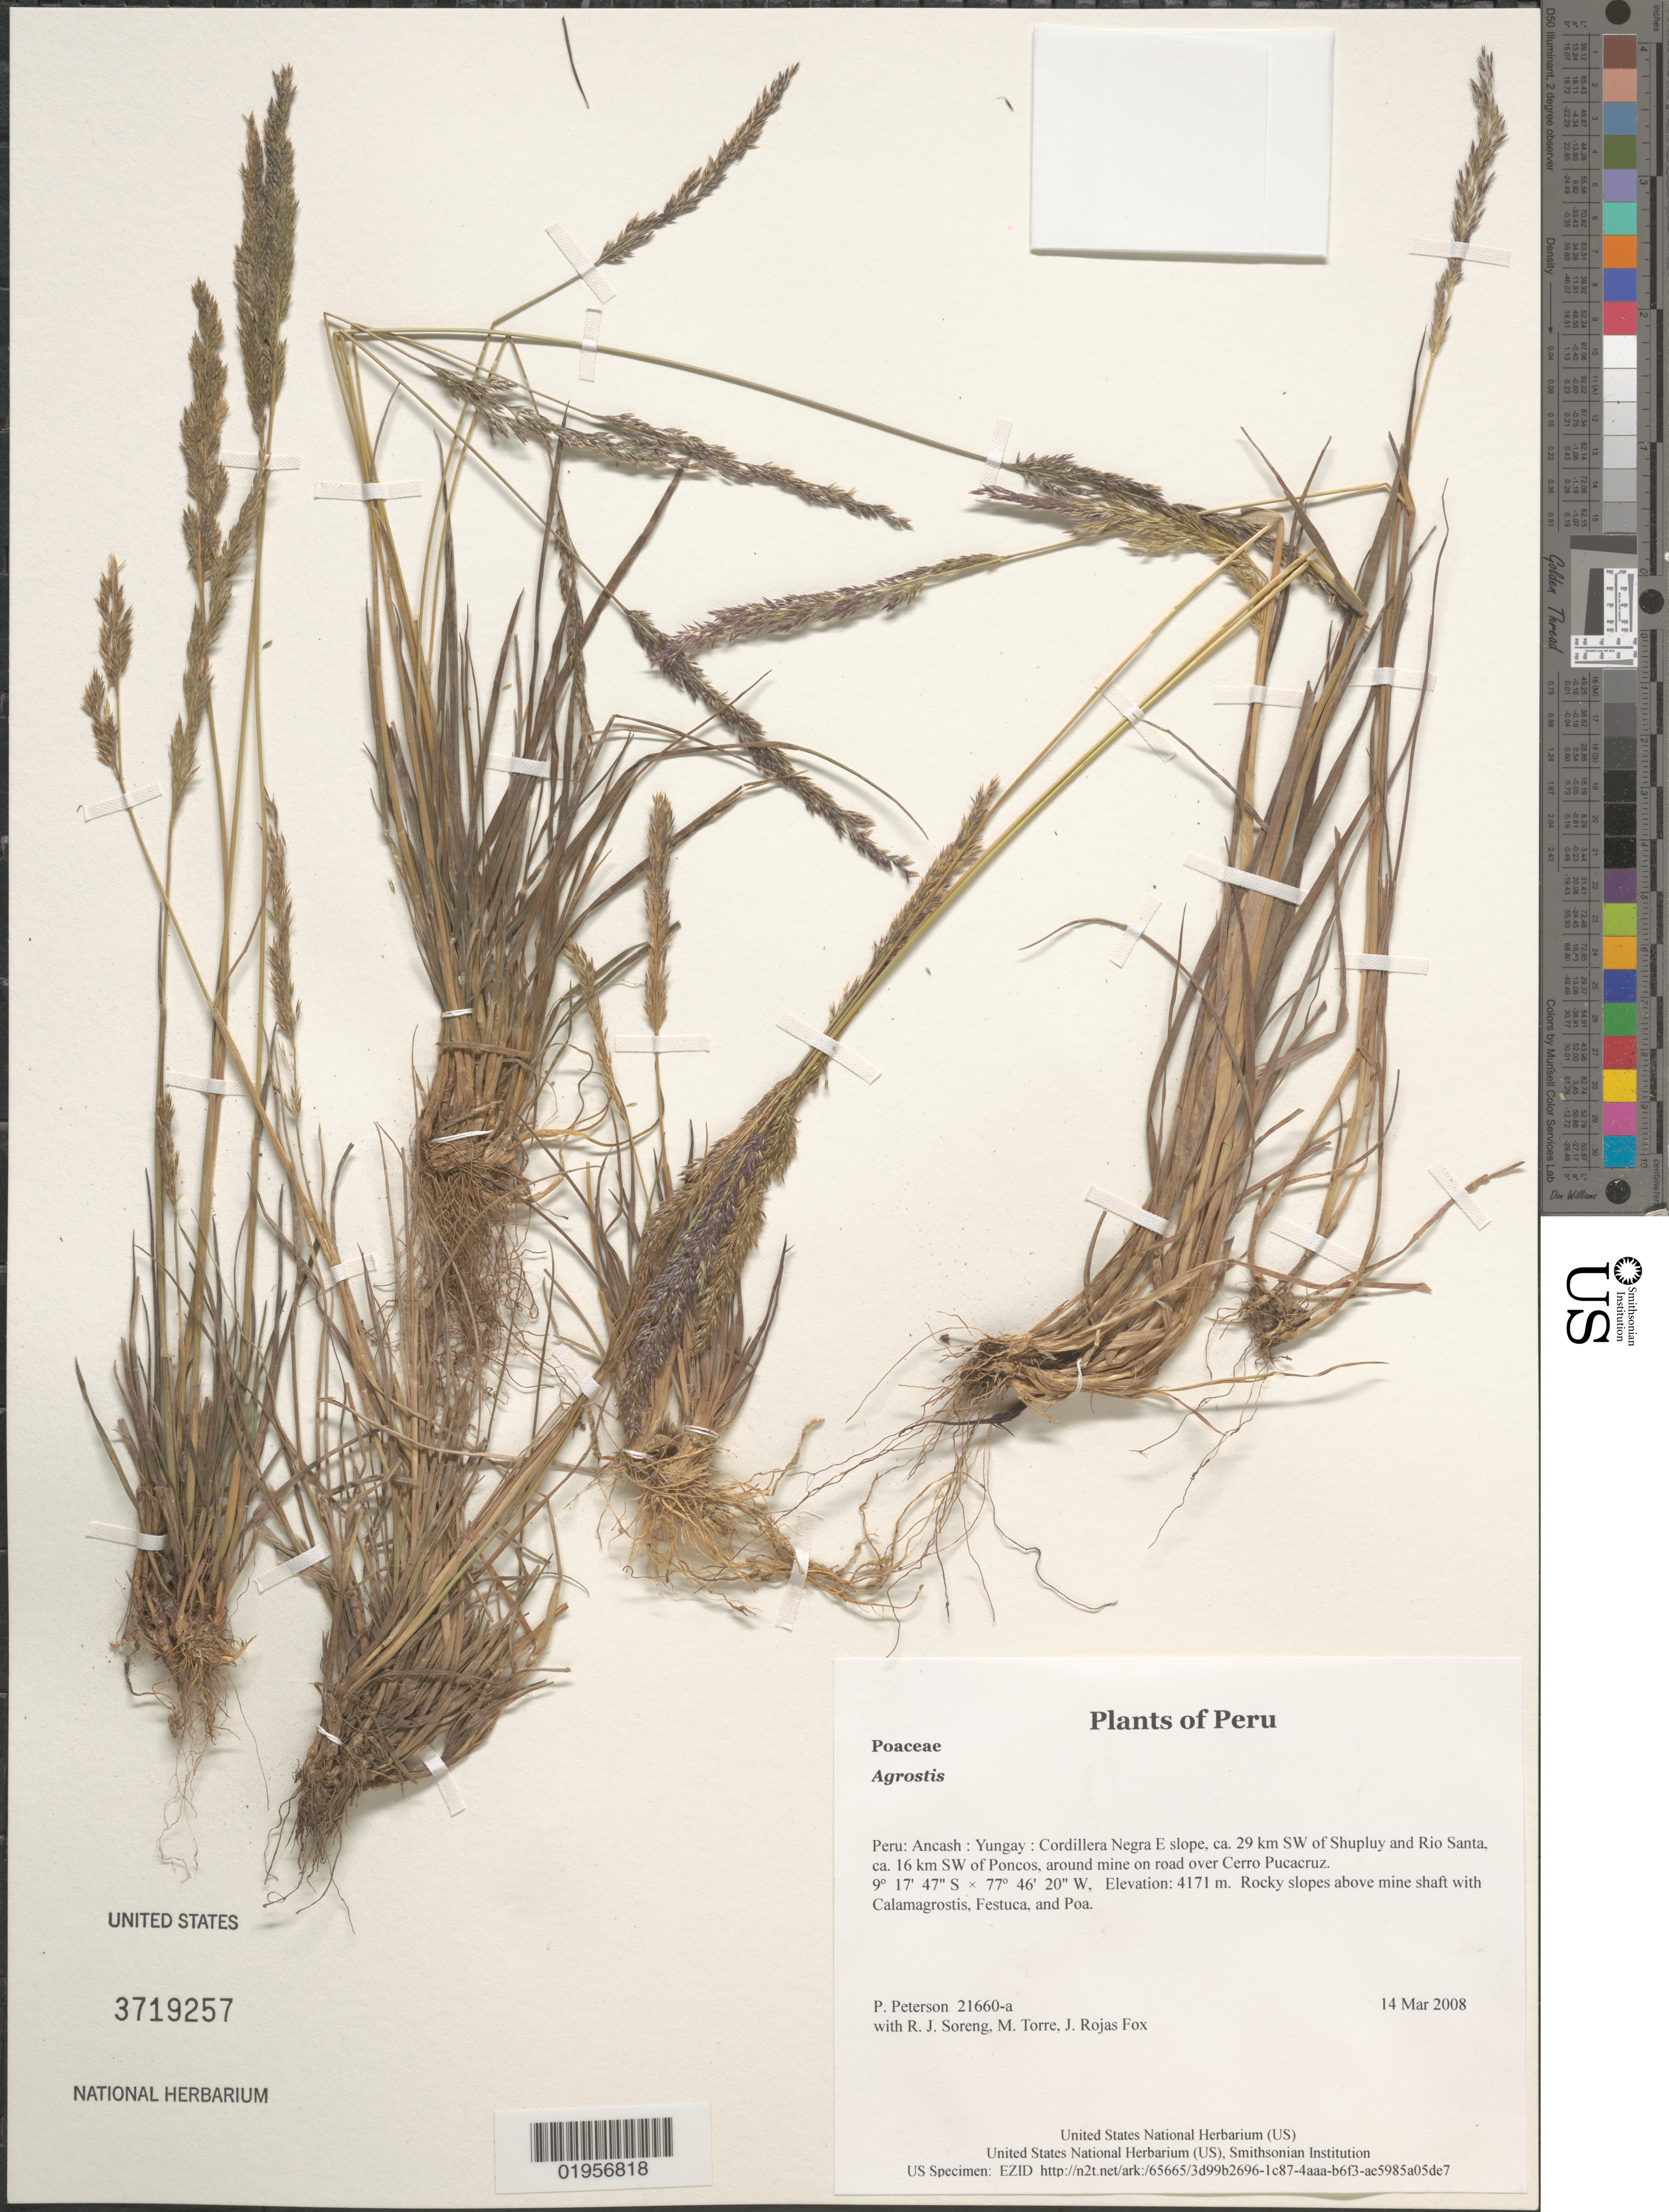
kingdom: Plantae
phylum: Tracheophyta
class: Liliopsida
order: Poales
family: Poaceae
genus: Agrostis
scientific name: Agrostis sp.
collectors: P. M. Peterson, R. J. Soreng, M. Torre & J. Rojas Fox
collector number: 21660-a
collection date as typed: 14 Mar 2008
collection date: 2008-03-14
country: Peru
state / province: Ancash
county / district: Yungay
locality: Cordillera Negra E slope, ca. 29 km SW of Shupluy and Rio Santa, ca. 16 km SW of Poncos, around mine on road over Cerro Pucacruz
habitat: Rocky slopes above mine shaft with Calamagrostis, Festuca, and Poa.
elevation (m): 4171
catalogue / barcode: US 3719257